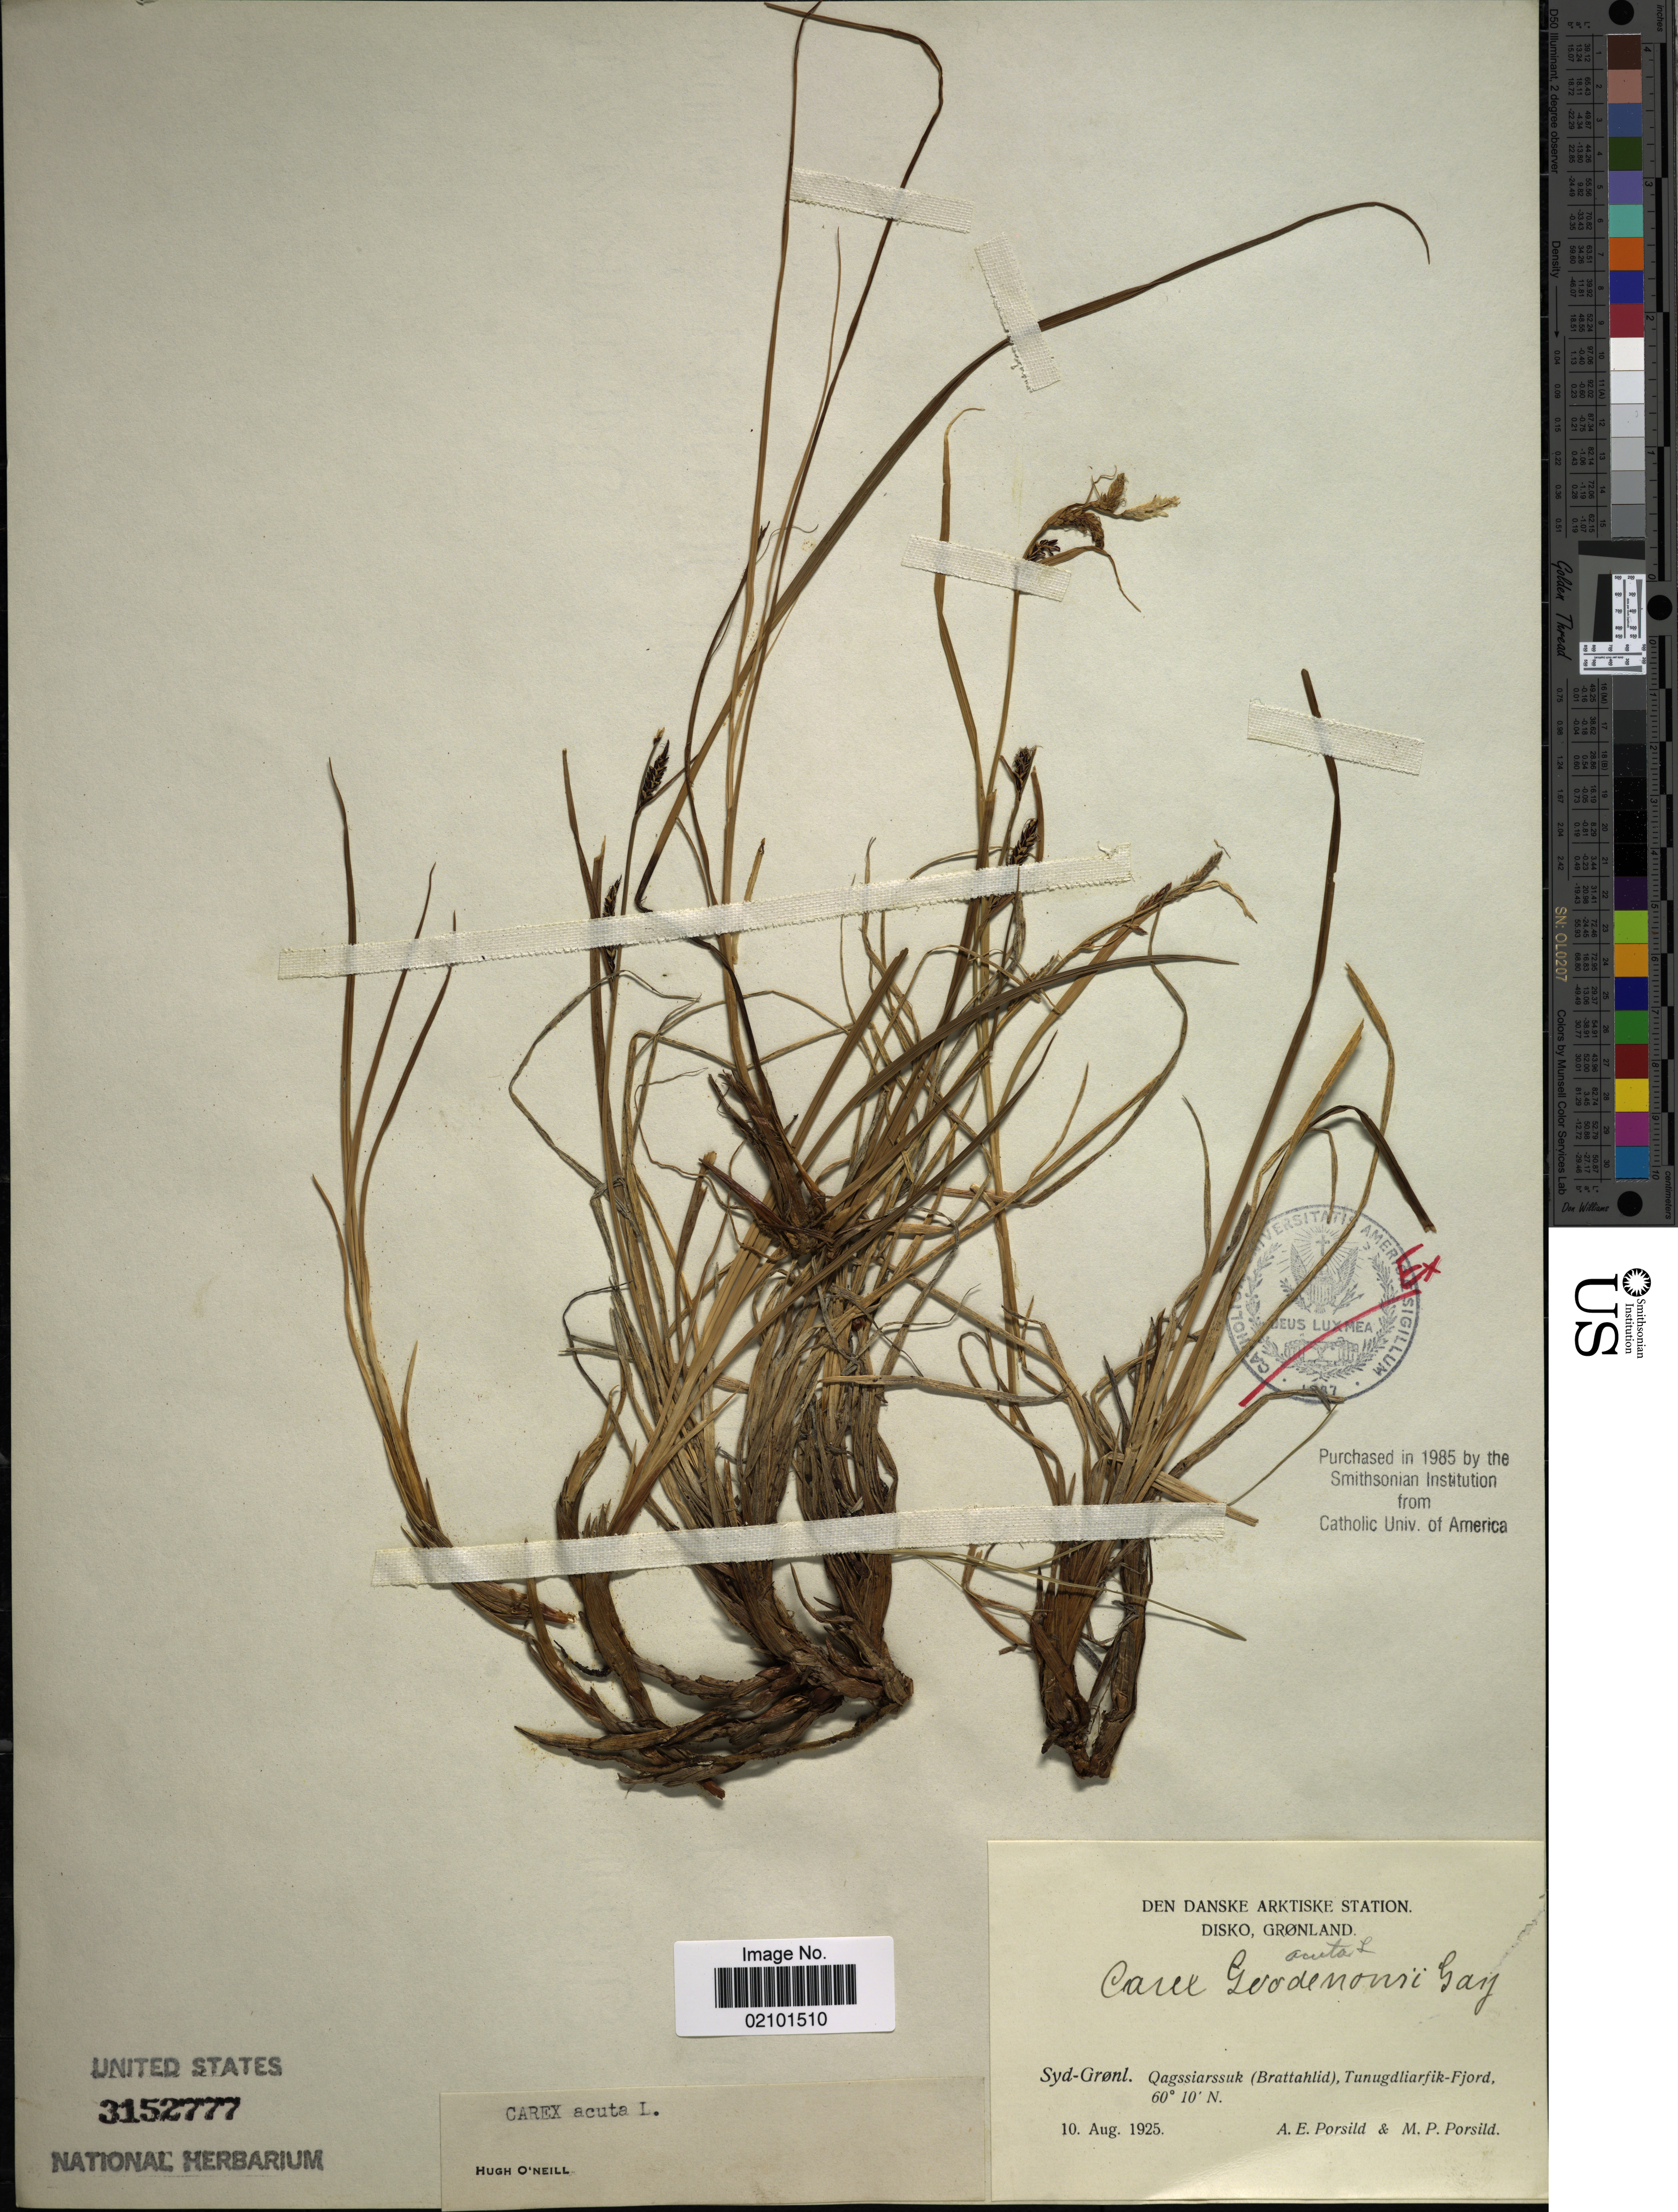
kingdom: Plantae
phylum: Tracheophyta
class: Liliopsida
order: Poales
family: Cyperaceae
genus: Carex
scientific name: Carex acuta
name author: L.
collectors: A. E. Porsild & M. P. Porsild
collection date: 1925-08-10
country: Greenland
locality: Syd-Gronl. Qagssiarssuk (Brattahlid), Tunugdliarfik-Fjord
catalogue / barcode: US 3152777